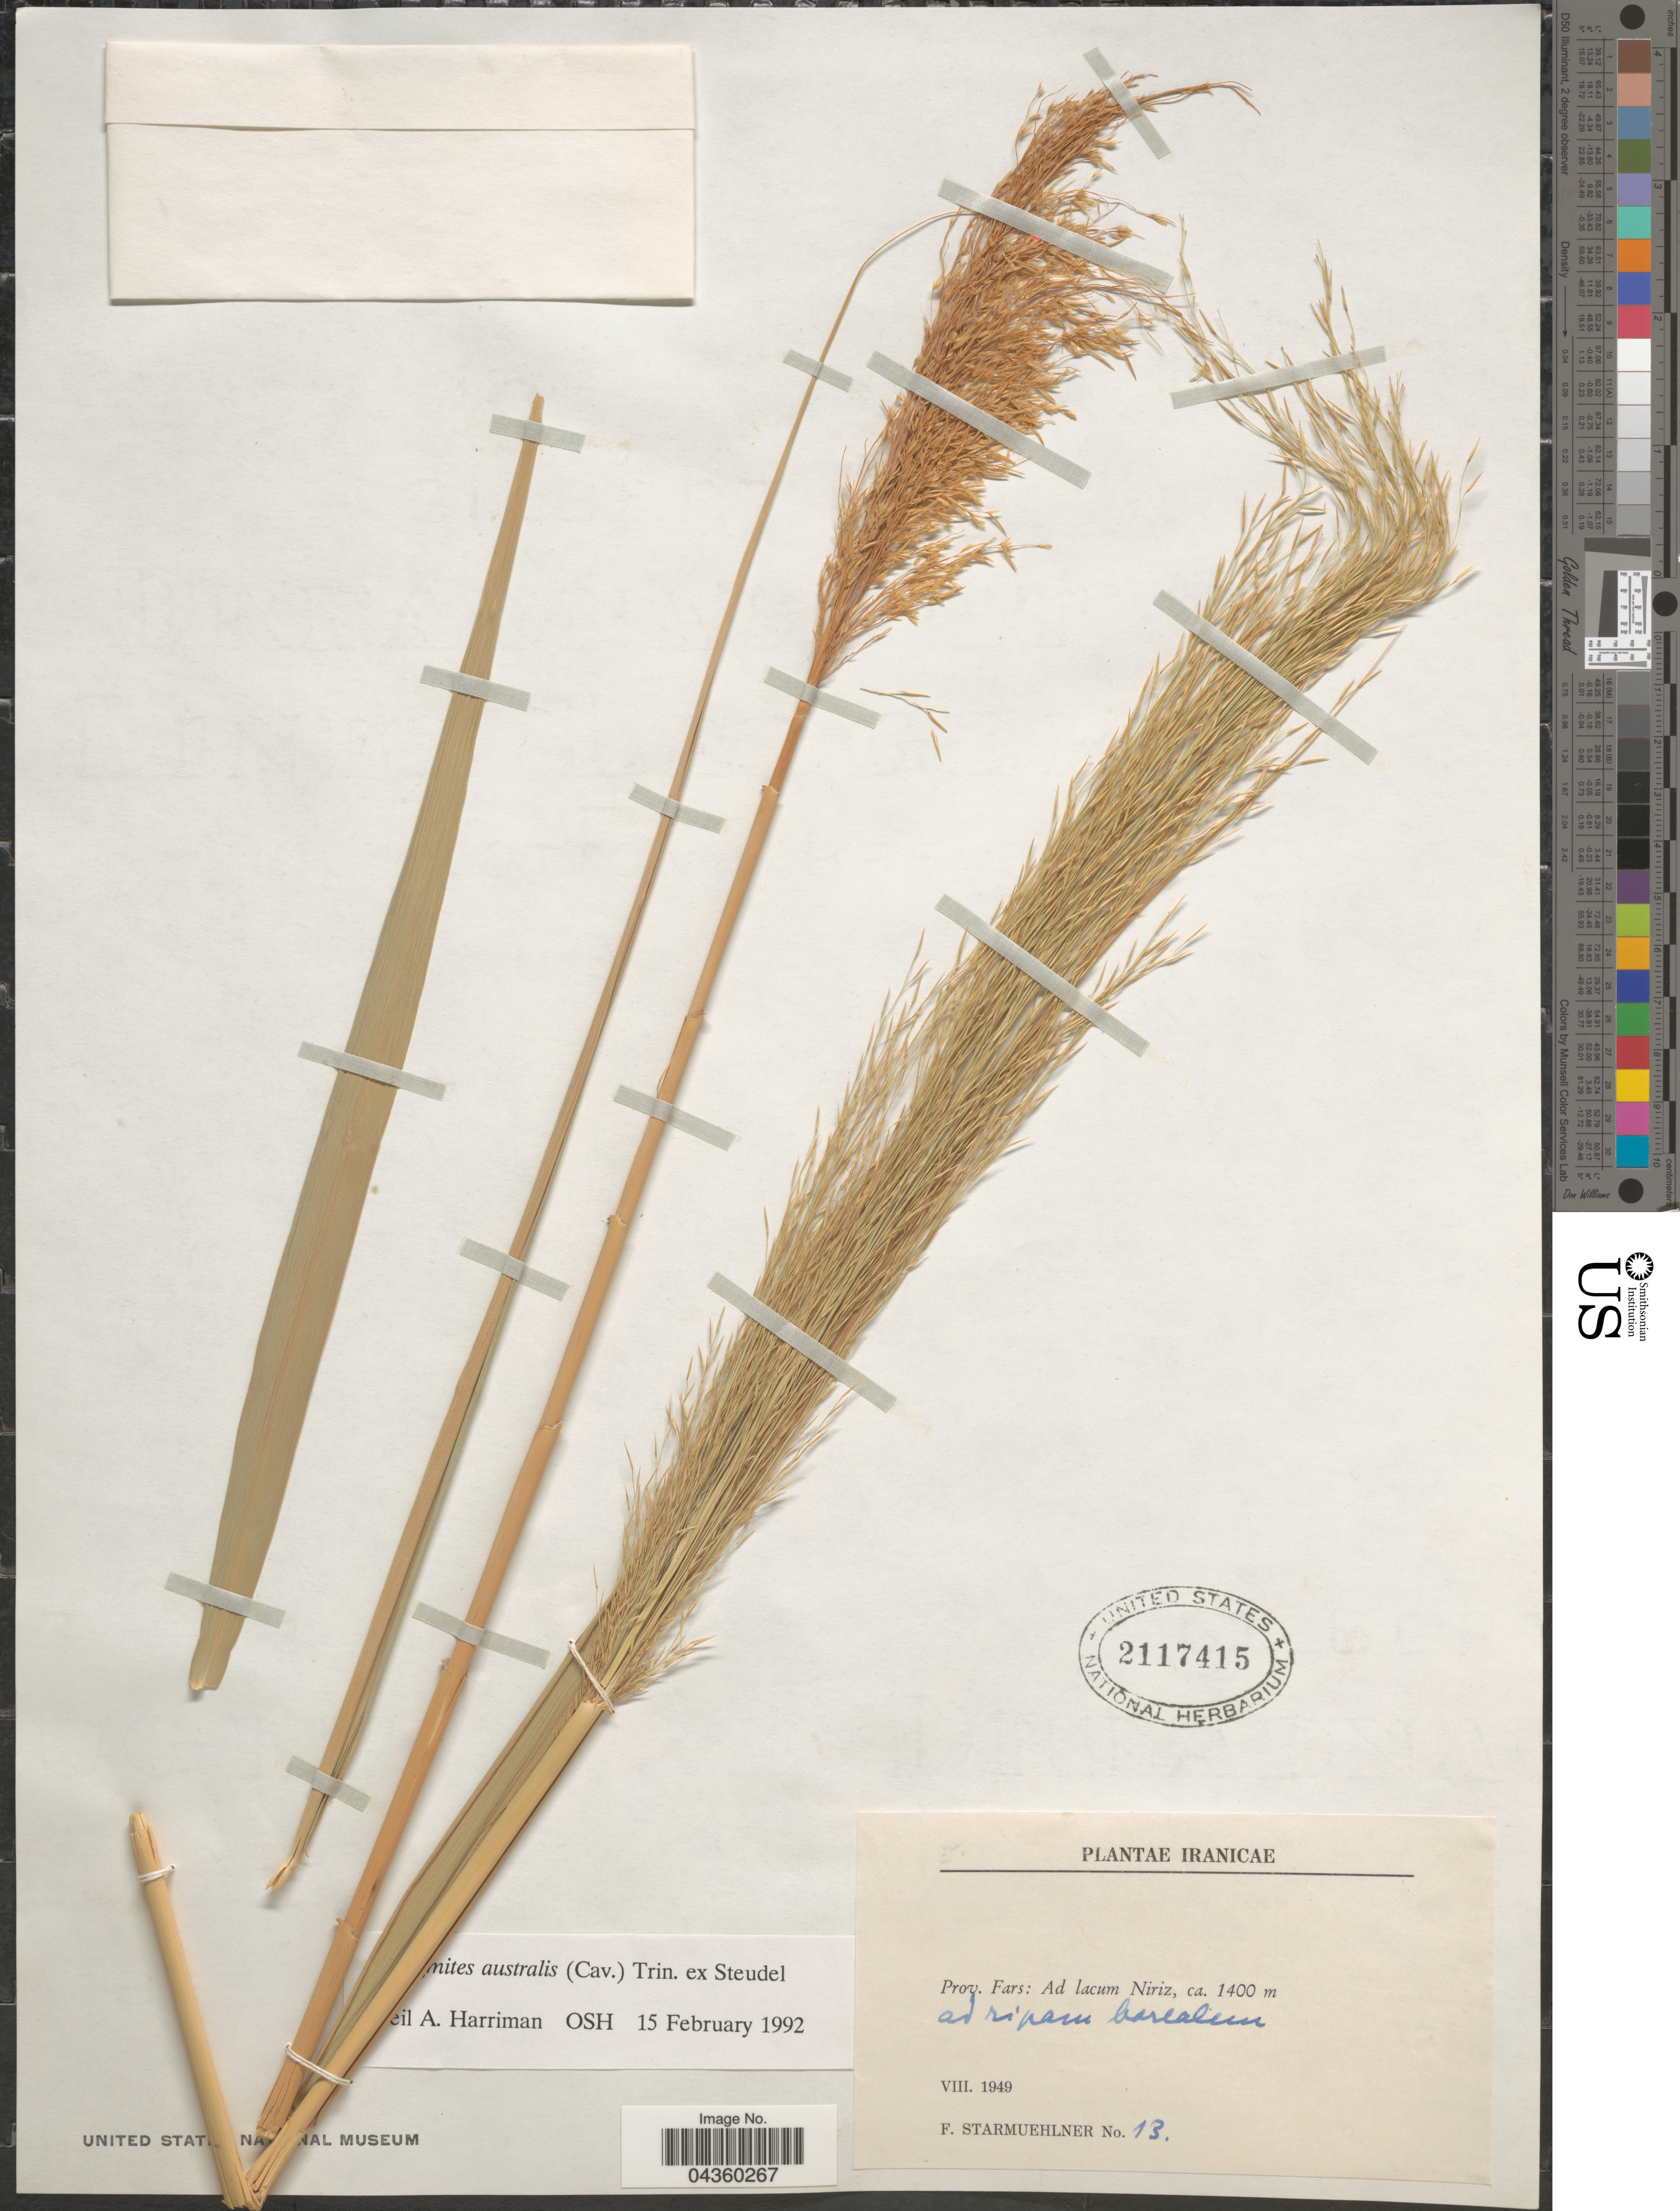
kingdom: Plantae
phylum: Tracheophyta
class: Liliopsida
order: Poales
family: Poaceae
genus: Phragmites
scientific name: Phragmites australis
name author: (Cav.) Trin. ex Steud.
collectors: F. Starmuehlner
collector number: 13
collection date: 1949-08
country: Iran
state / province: Fars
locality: Iranicae. Ad lacum Niriz.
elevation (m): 1400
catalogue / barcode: US 2117415